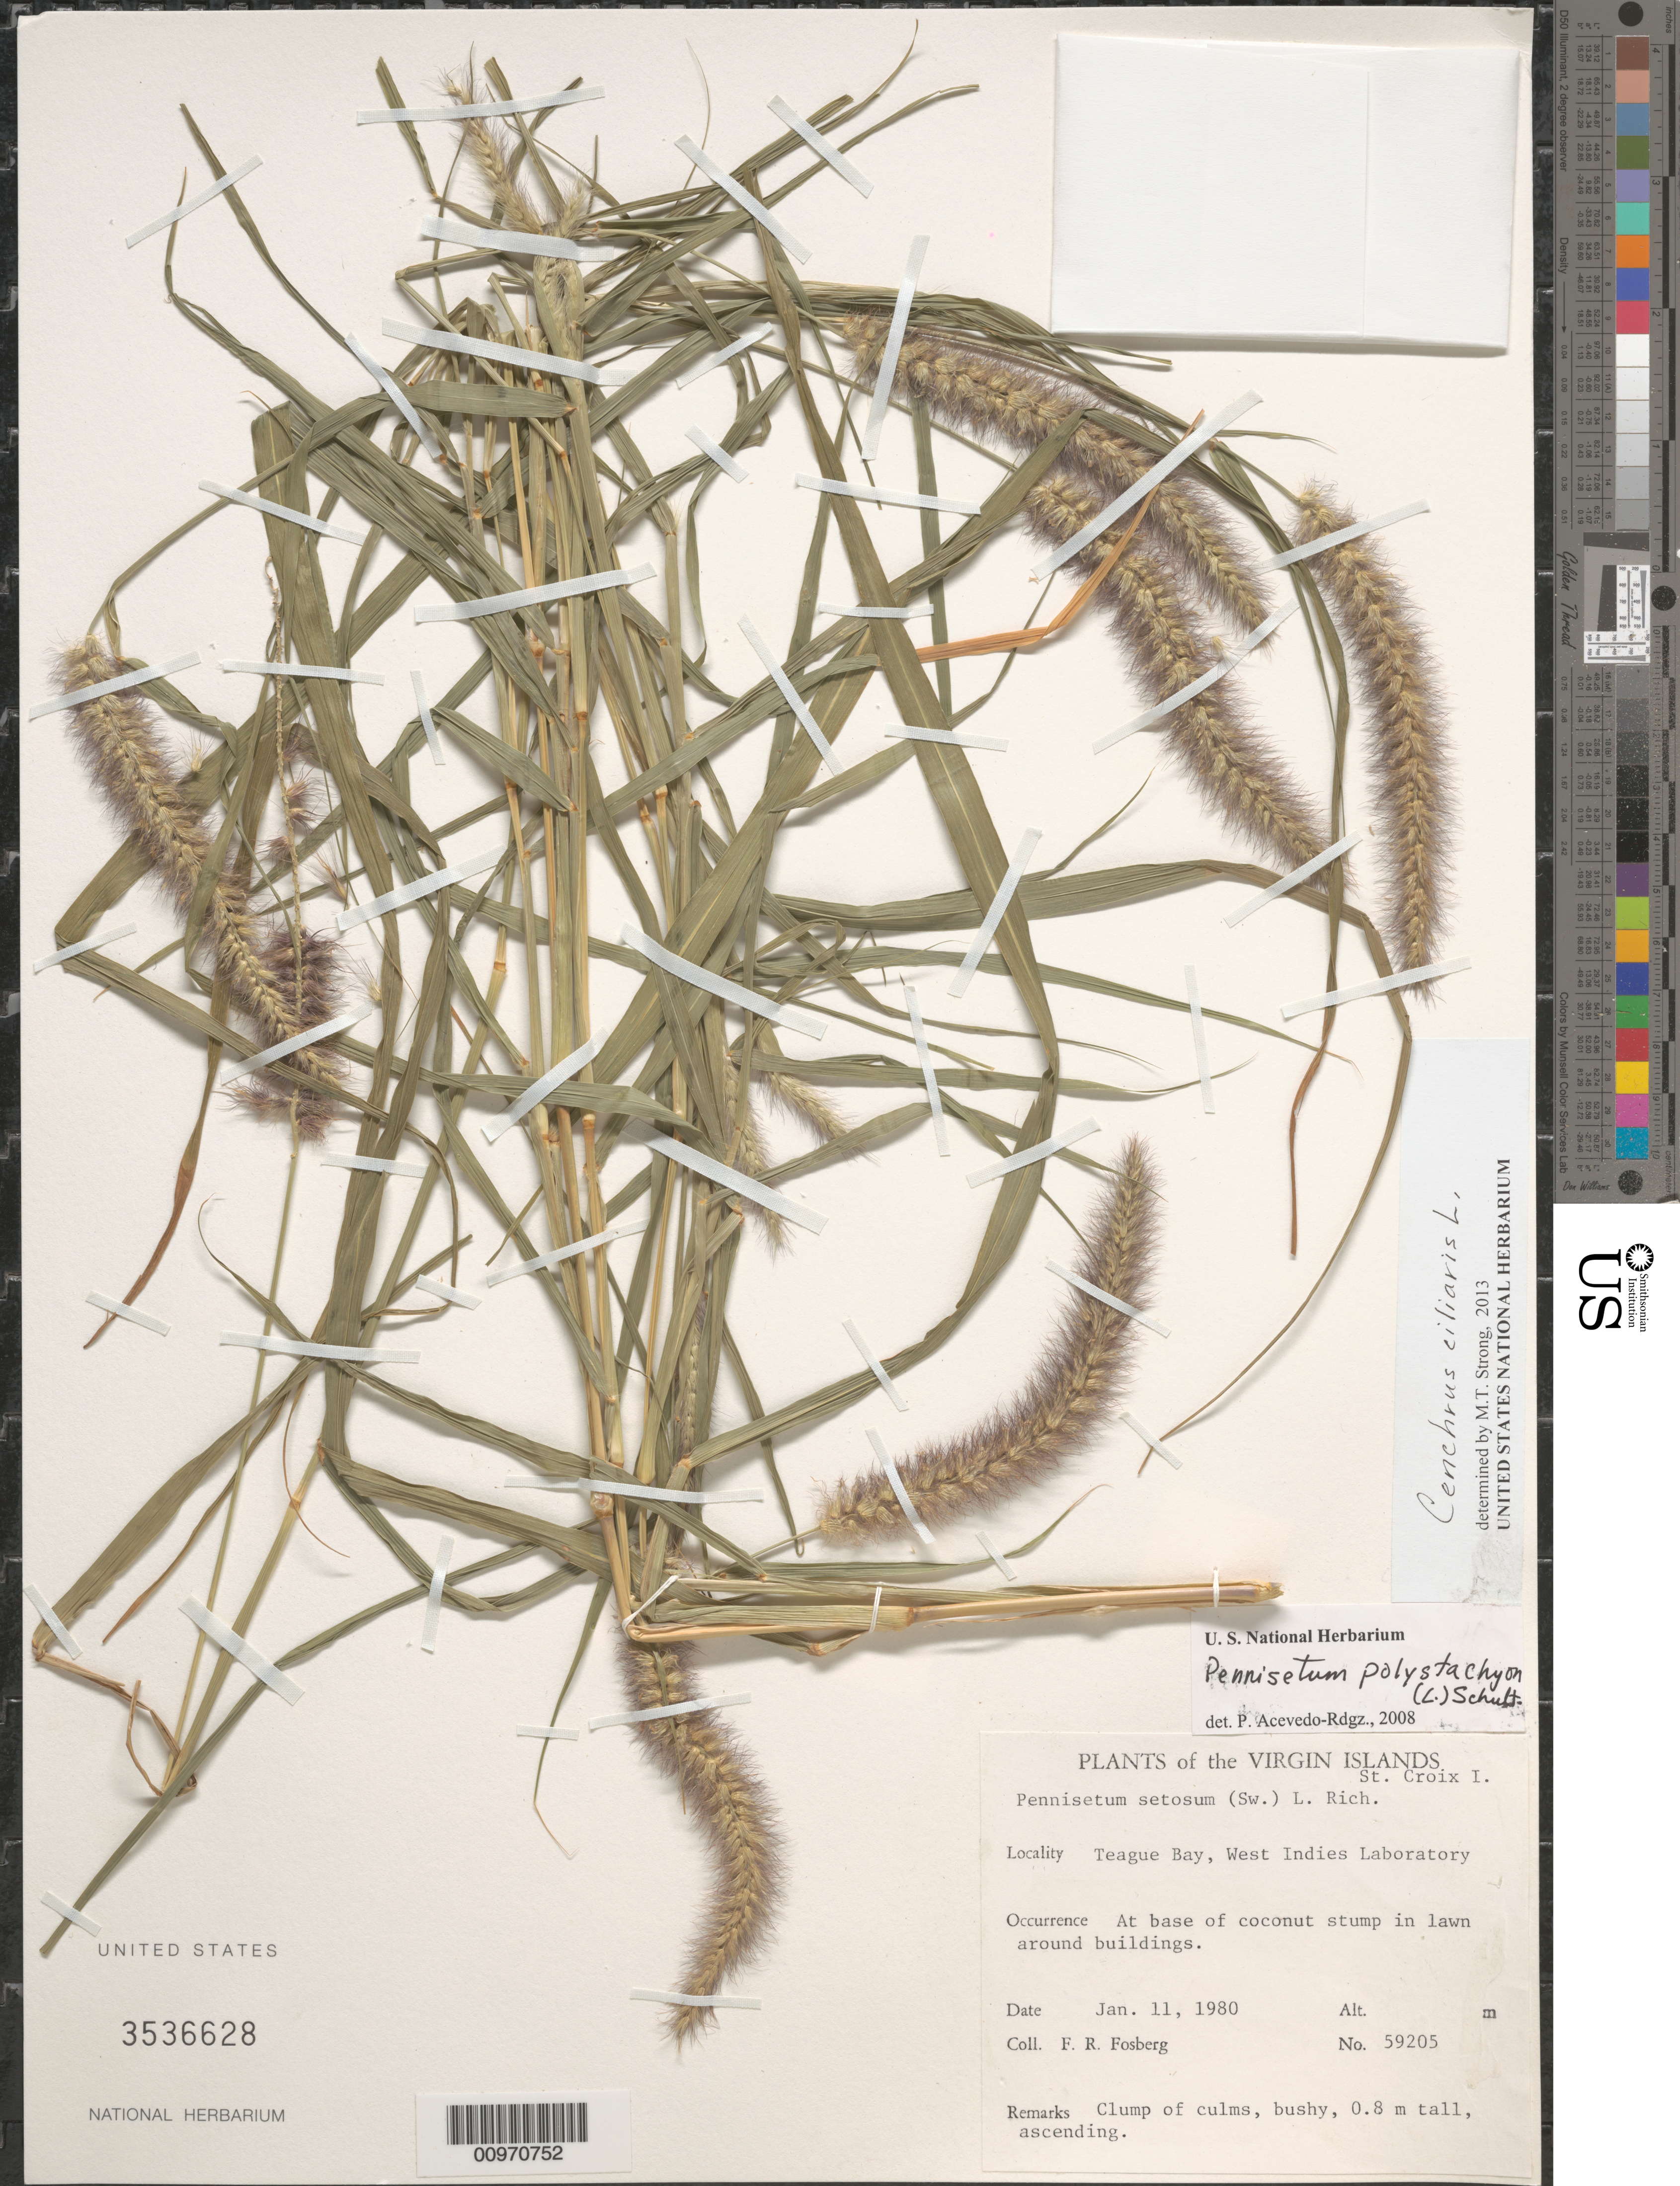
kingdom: Plantae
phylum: Tracheophyta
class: Liliopsida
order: Poales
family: Poaceae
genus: Cenchrus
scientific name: Cenchrus ciliaris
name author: L.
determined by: Strong, M. T., (US), Smithsonian Institution - National Museum of Natural History (UNITED STATES)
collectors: F. R. Fosberg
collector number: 59205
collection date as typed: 11 Jan 1980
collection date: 1980-01-11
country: U.S. Virgin Islands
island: St. Croix I.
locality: Teague Bay, West Indies Laboratory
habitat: At base of coconut stump in lawn around buildings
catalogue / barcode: US 3536628